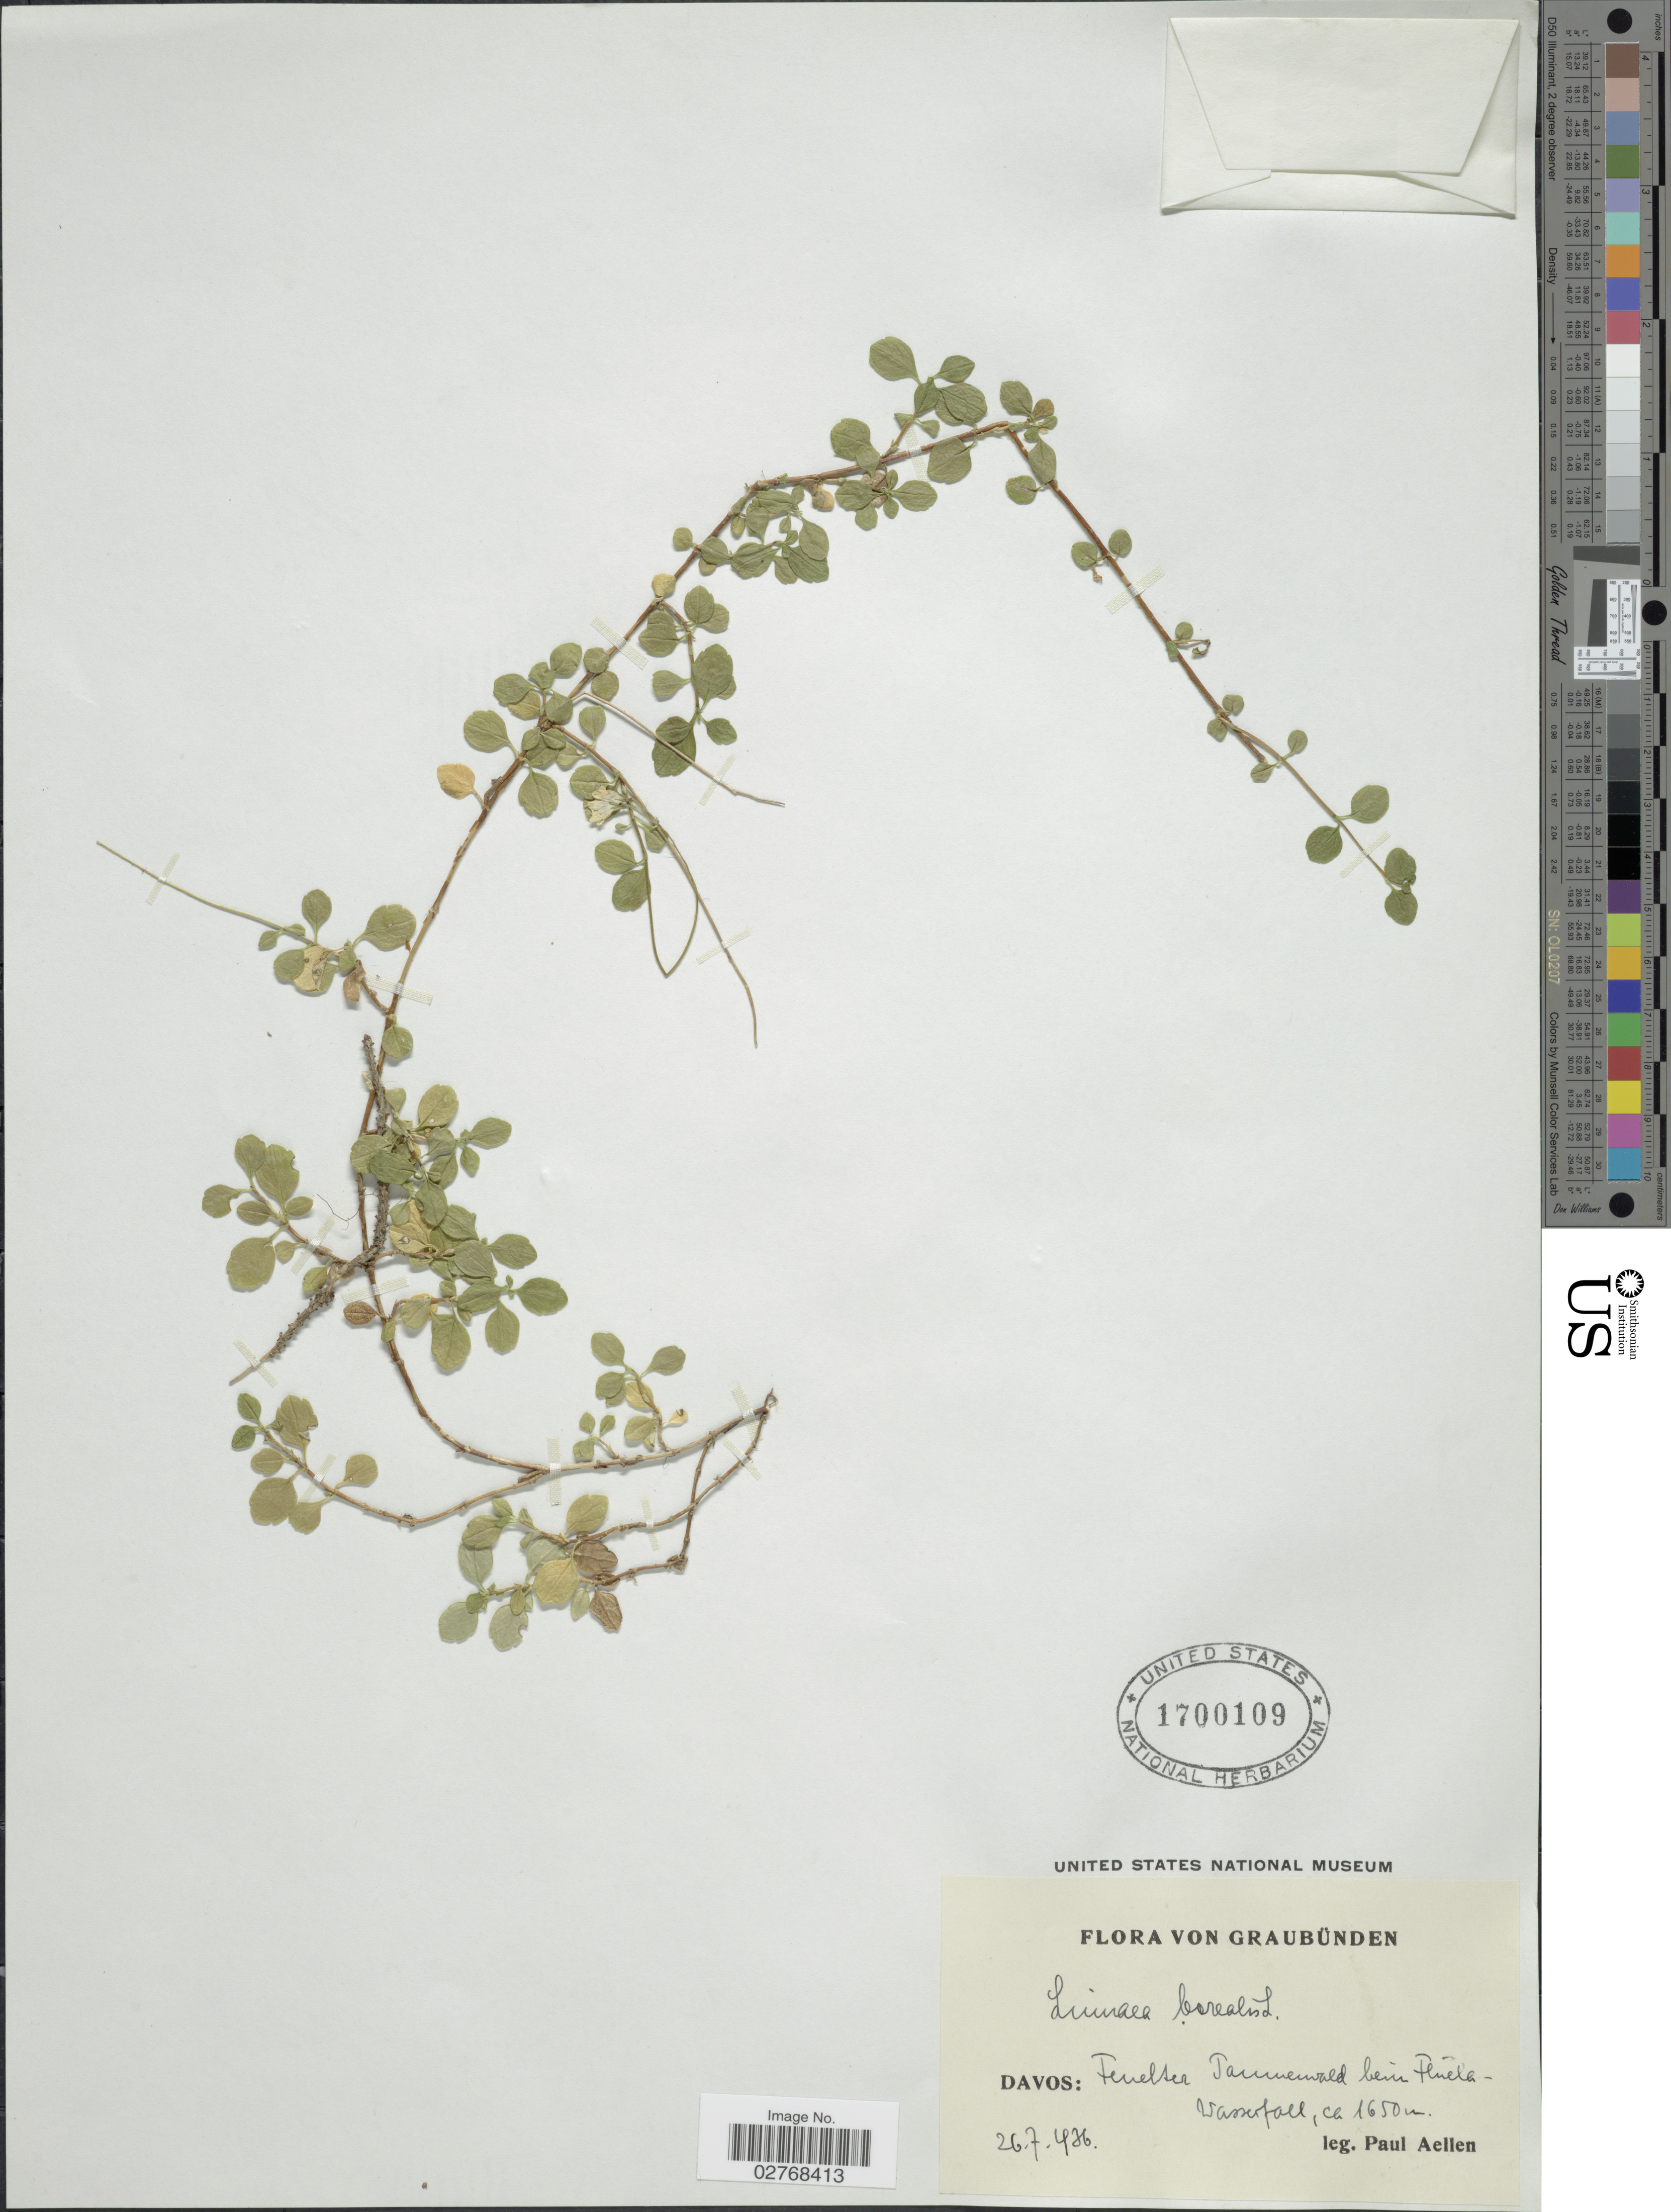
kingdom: Plantae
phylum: Tracheophyta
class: Magnoliopsida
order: Dipsacales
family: Caprifoliaceae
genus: Linnaea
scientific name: Linnaea borealis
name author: L.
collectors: P. Aellen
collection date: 1936-07-26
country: Switzerland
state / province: Graubunden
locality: Davos: Fenelster Tammenwald beim Flueta - Wasserfall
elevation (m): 1650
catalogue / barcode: US 1700109